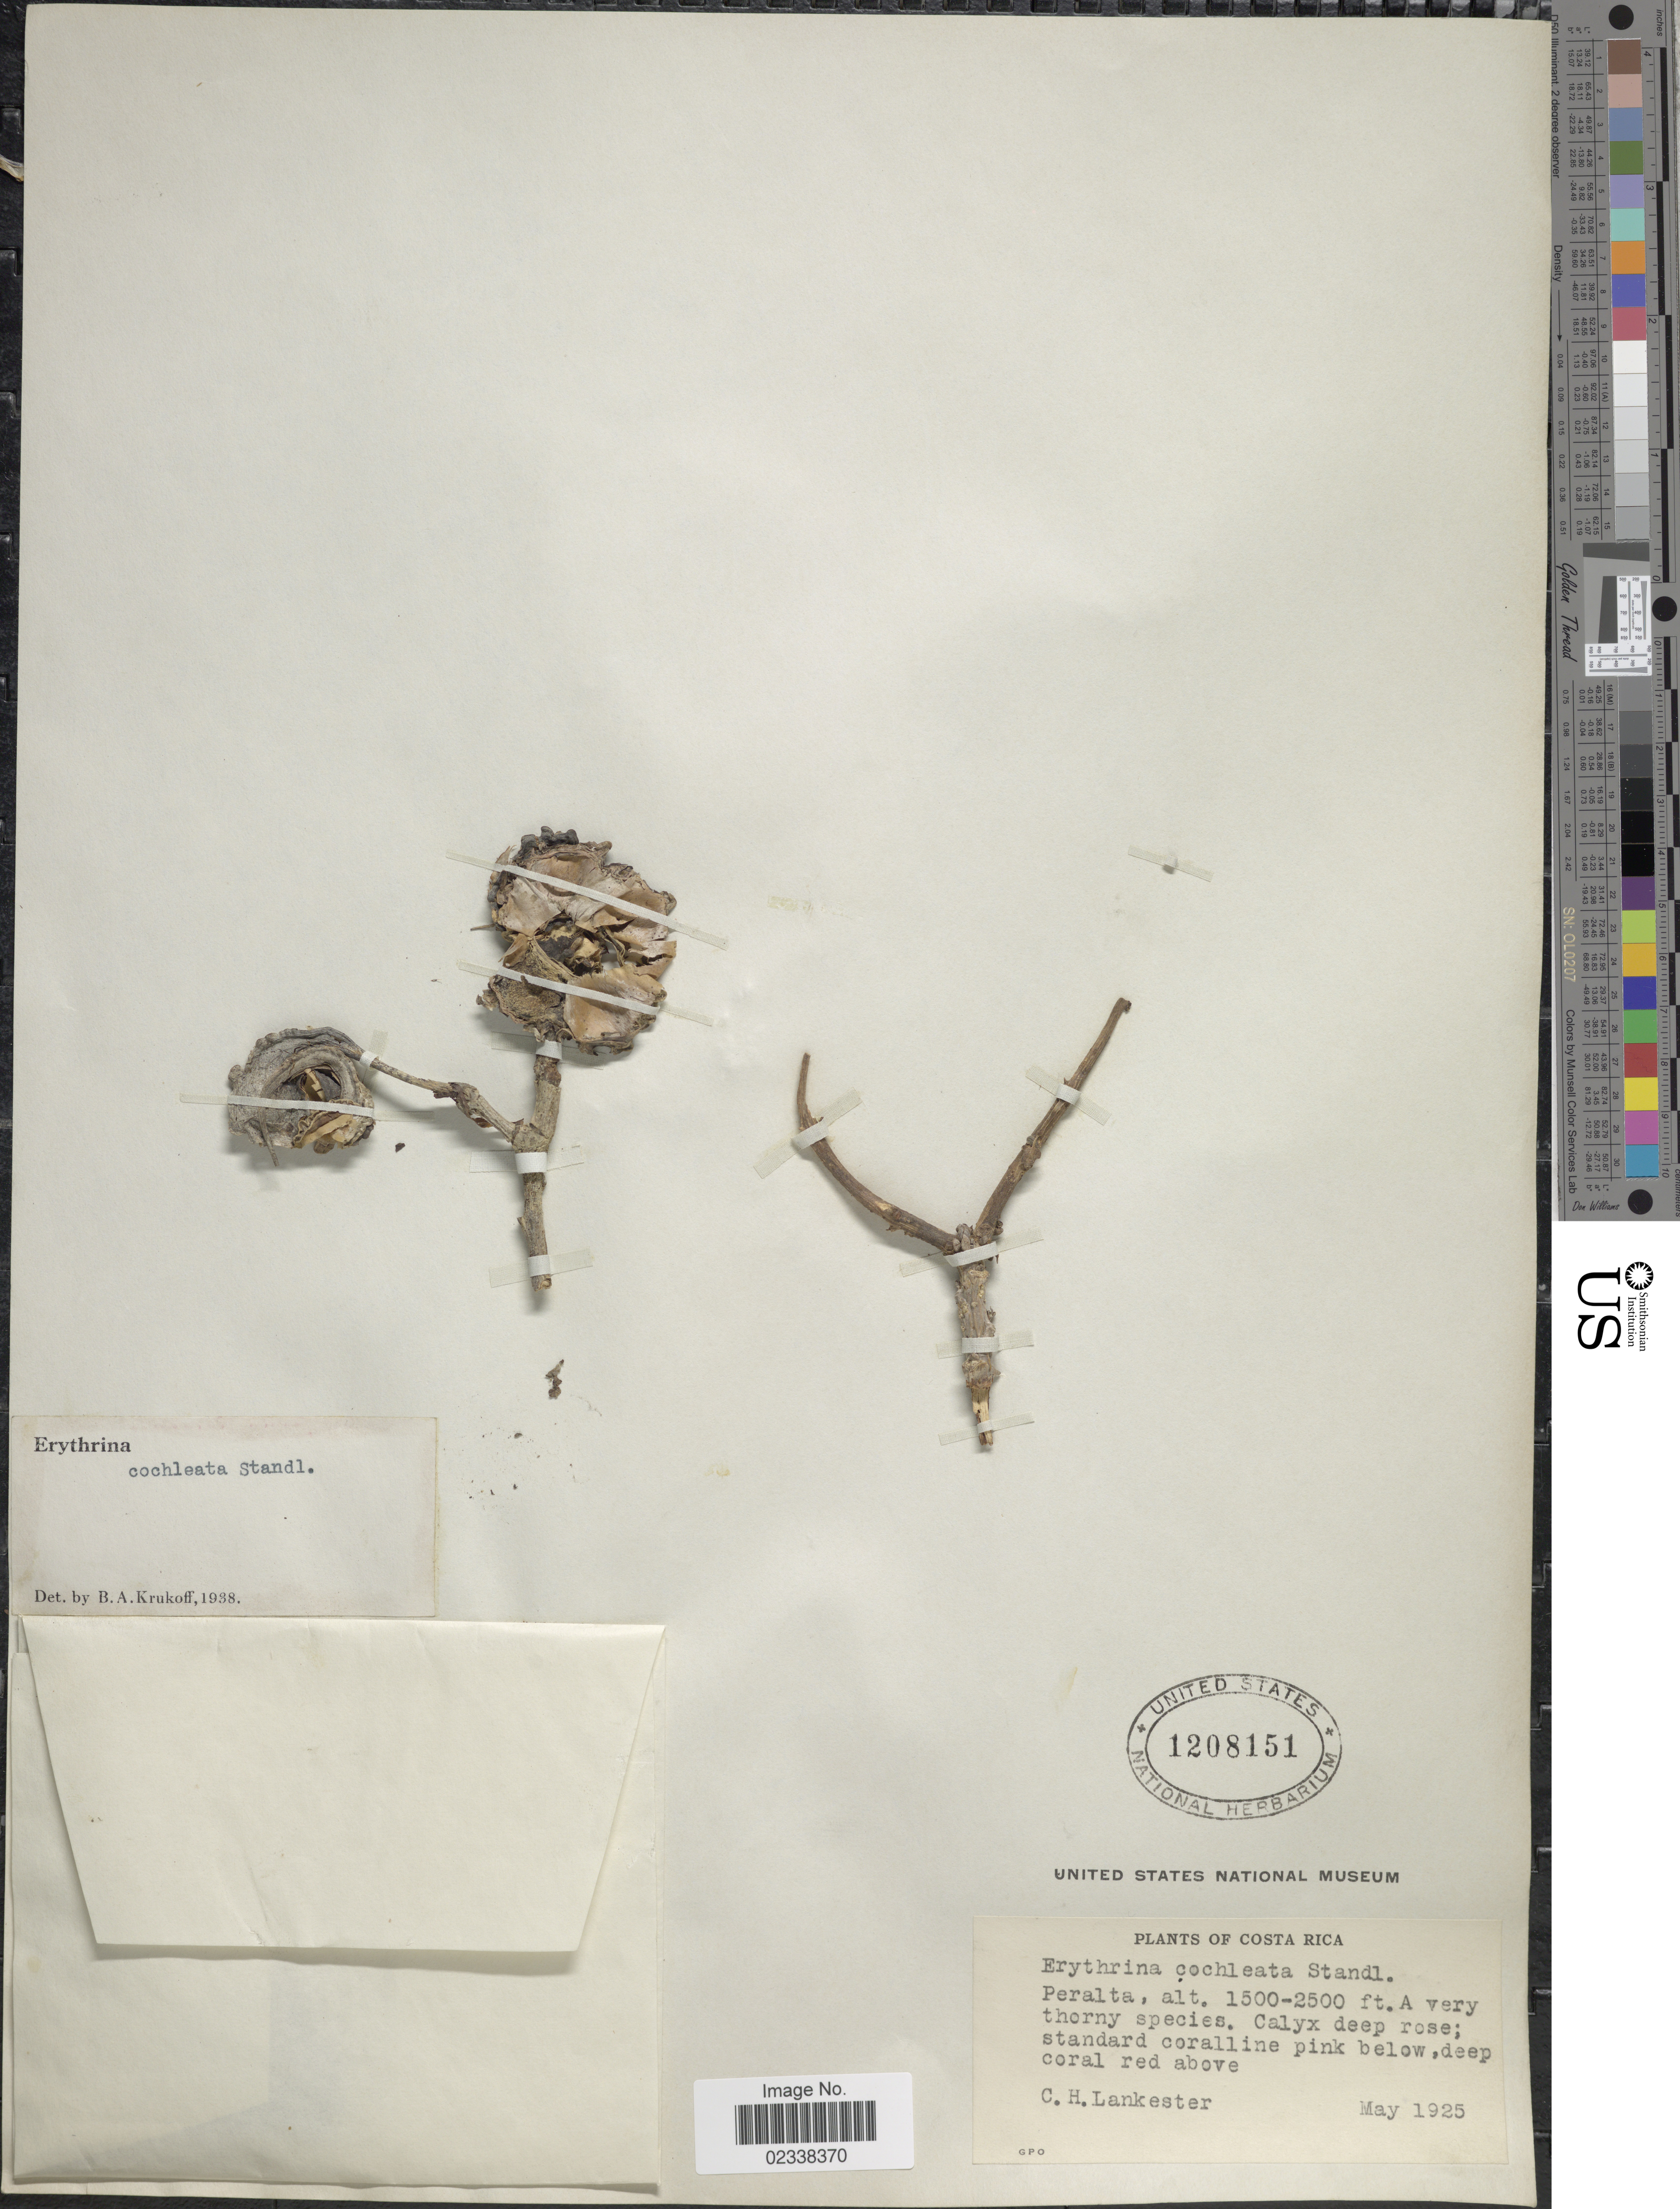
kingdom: Plantae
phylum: Tracheophyta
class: Magnoliopsida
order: Fabales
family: Fabaceae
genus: Erythrina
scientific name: Erythrina cochleata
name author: Standl.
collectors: C. H. Lankester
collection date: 1925-05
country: Costa Rica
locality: Peralta.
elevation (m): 457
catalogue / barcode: US 1208151